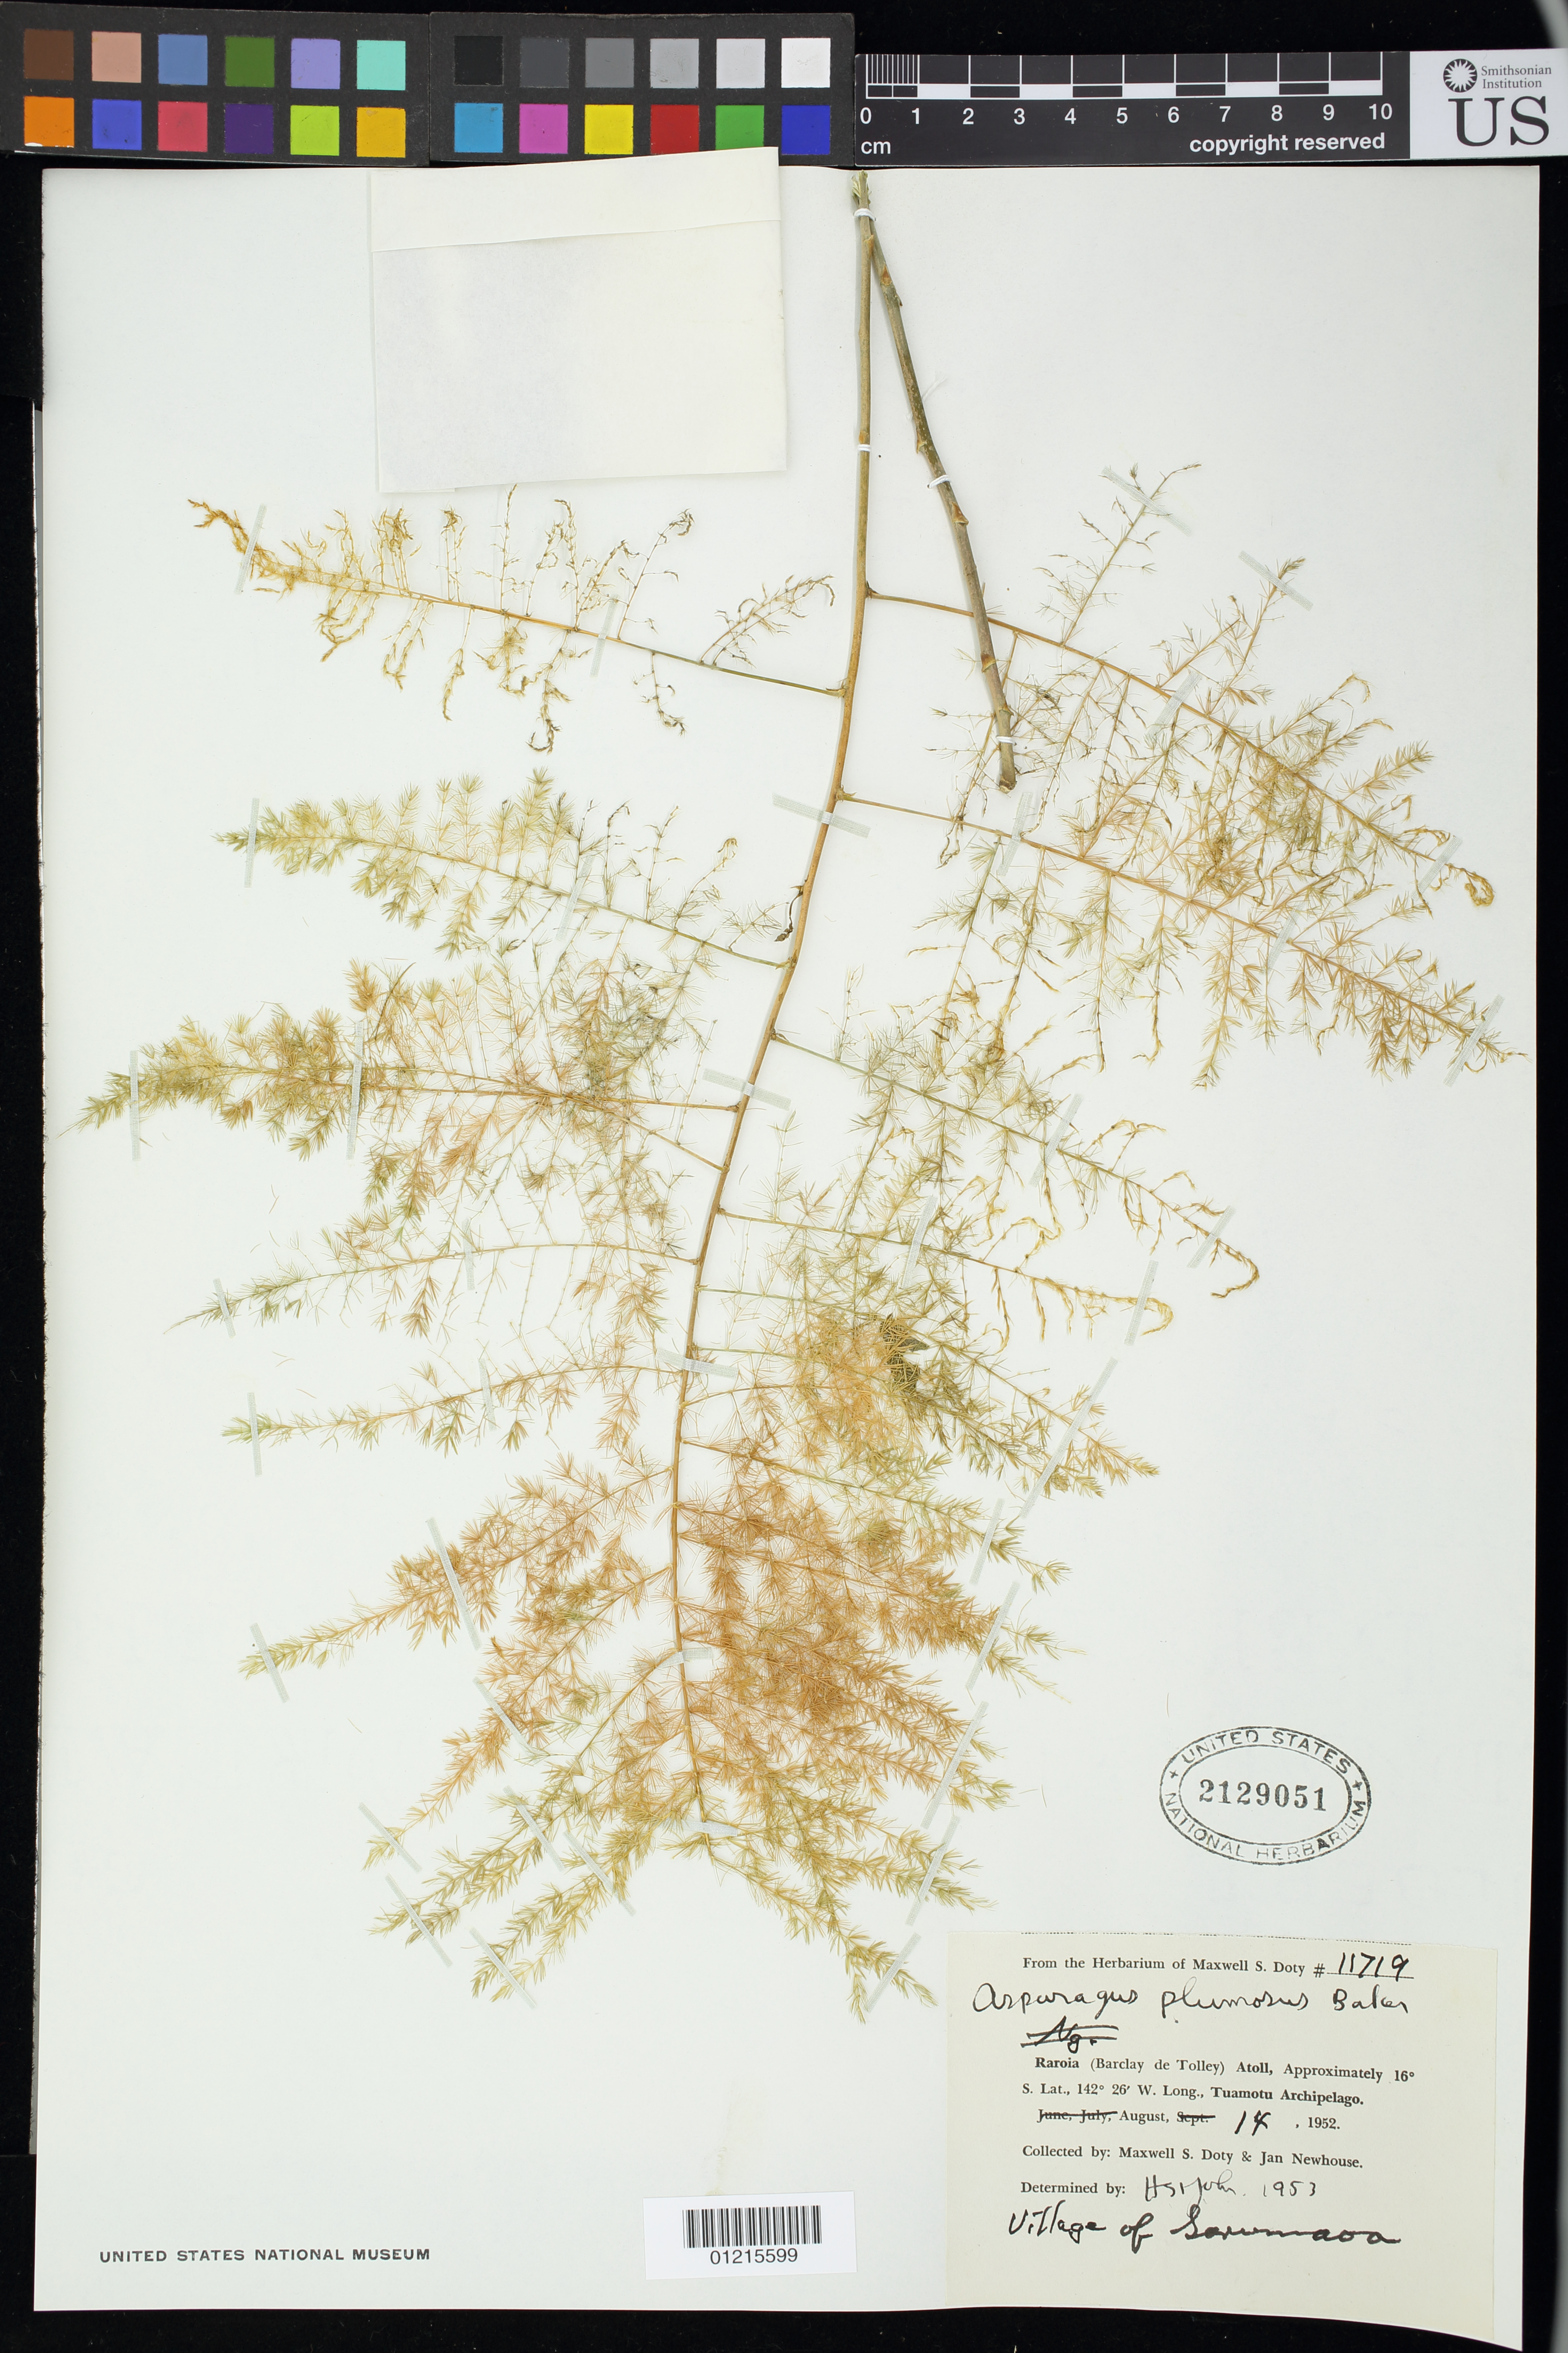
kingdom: Plantae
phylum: Tracheophyta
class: Liliopsida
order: Asparagales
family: Asparagaceae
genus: Asparagus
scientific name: Asparagus plumosus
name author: Baker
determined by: St. John, H.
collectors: M. S. Doty & W. J. Newhouse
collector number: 11719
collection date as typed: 14 Aug 1952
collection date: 1952-08-14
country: French Polynesia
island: Raroia Atoll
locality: Village of (illegible script starting with Sar)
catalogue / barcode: US 2129051